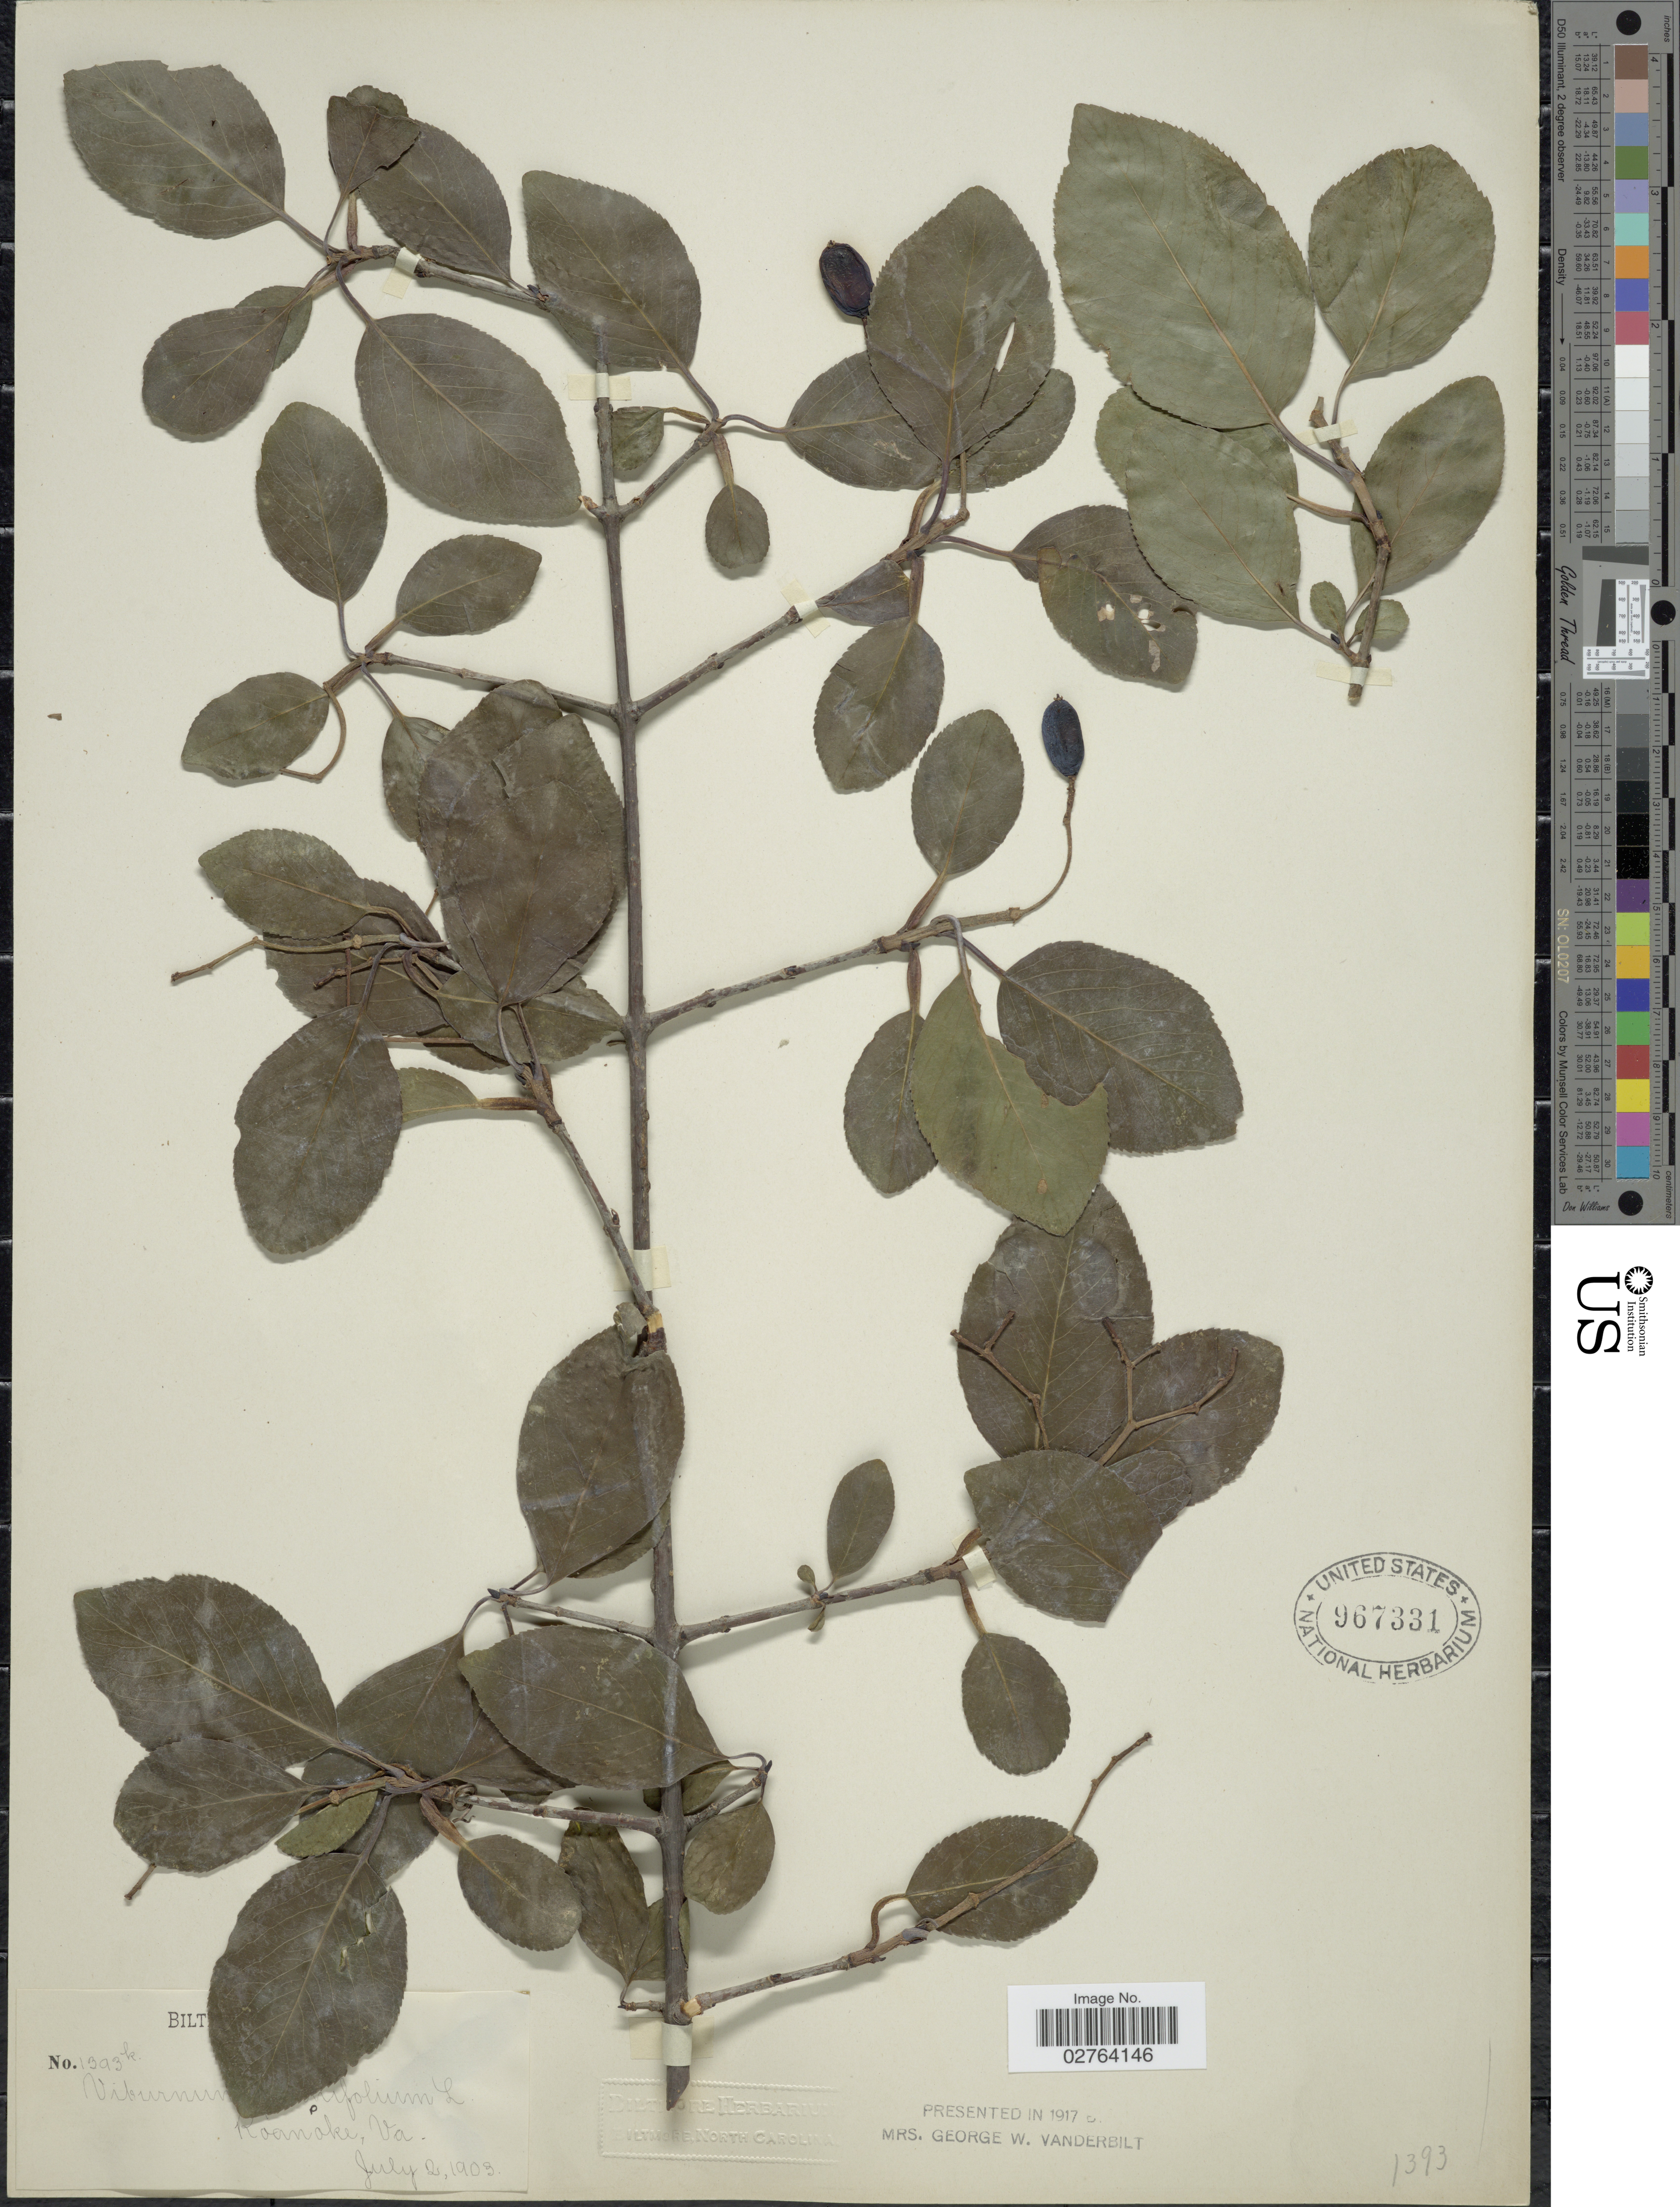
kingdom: Plantae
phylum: Tracheophyta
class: Magnoliopsida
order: Dipsacales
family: Viburnaceae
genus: Viburnum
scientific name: Viburnum prunifolium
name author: L.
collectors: ex herb. Biltmore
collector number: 1393k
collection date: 1903-07-02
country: United States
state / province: Virginia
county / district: Roanoke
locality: Roanake, Va.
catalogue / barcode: US 967331